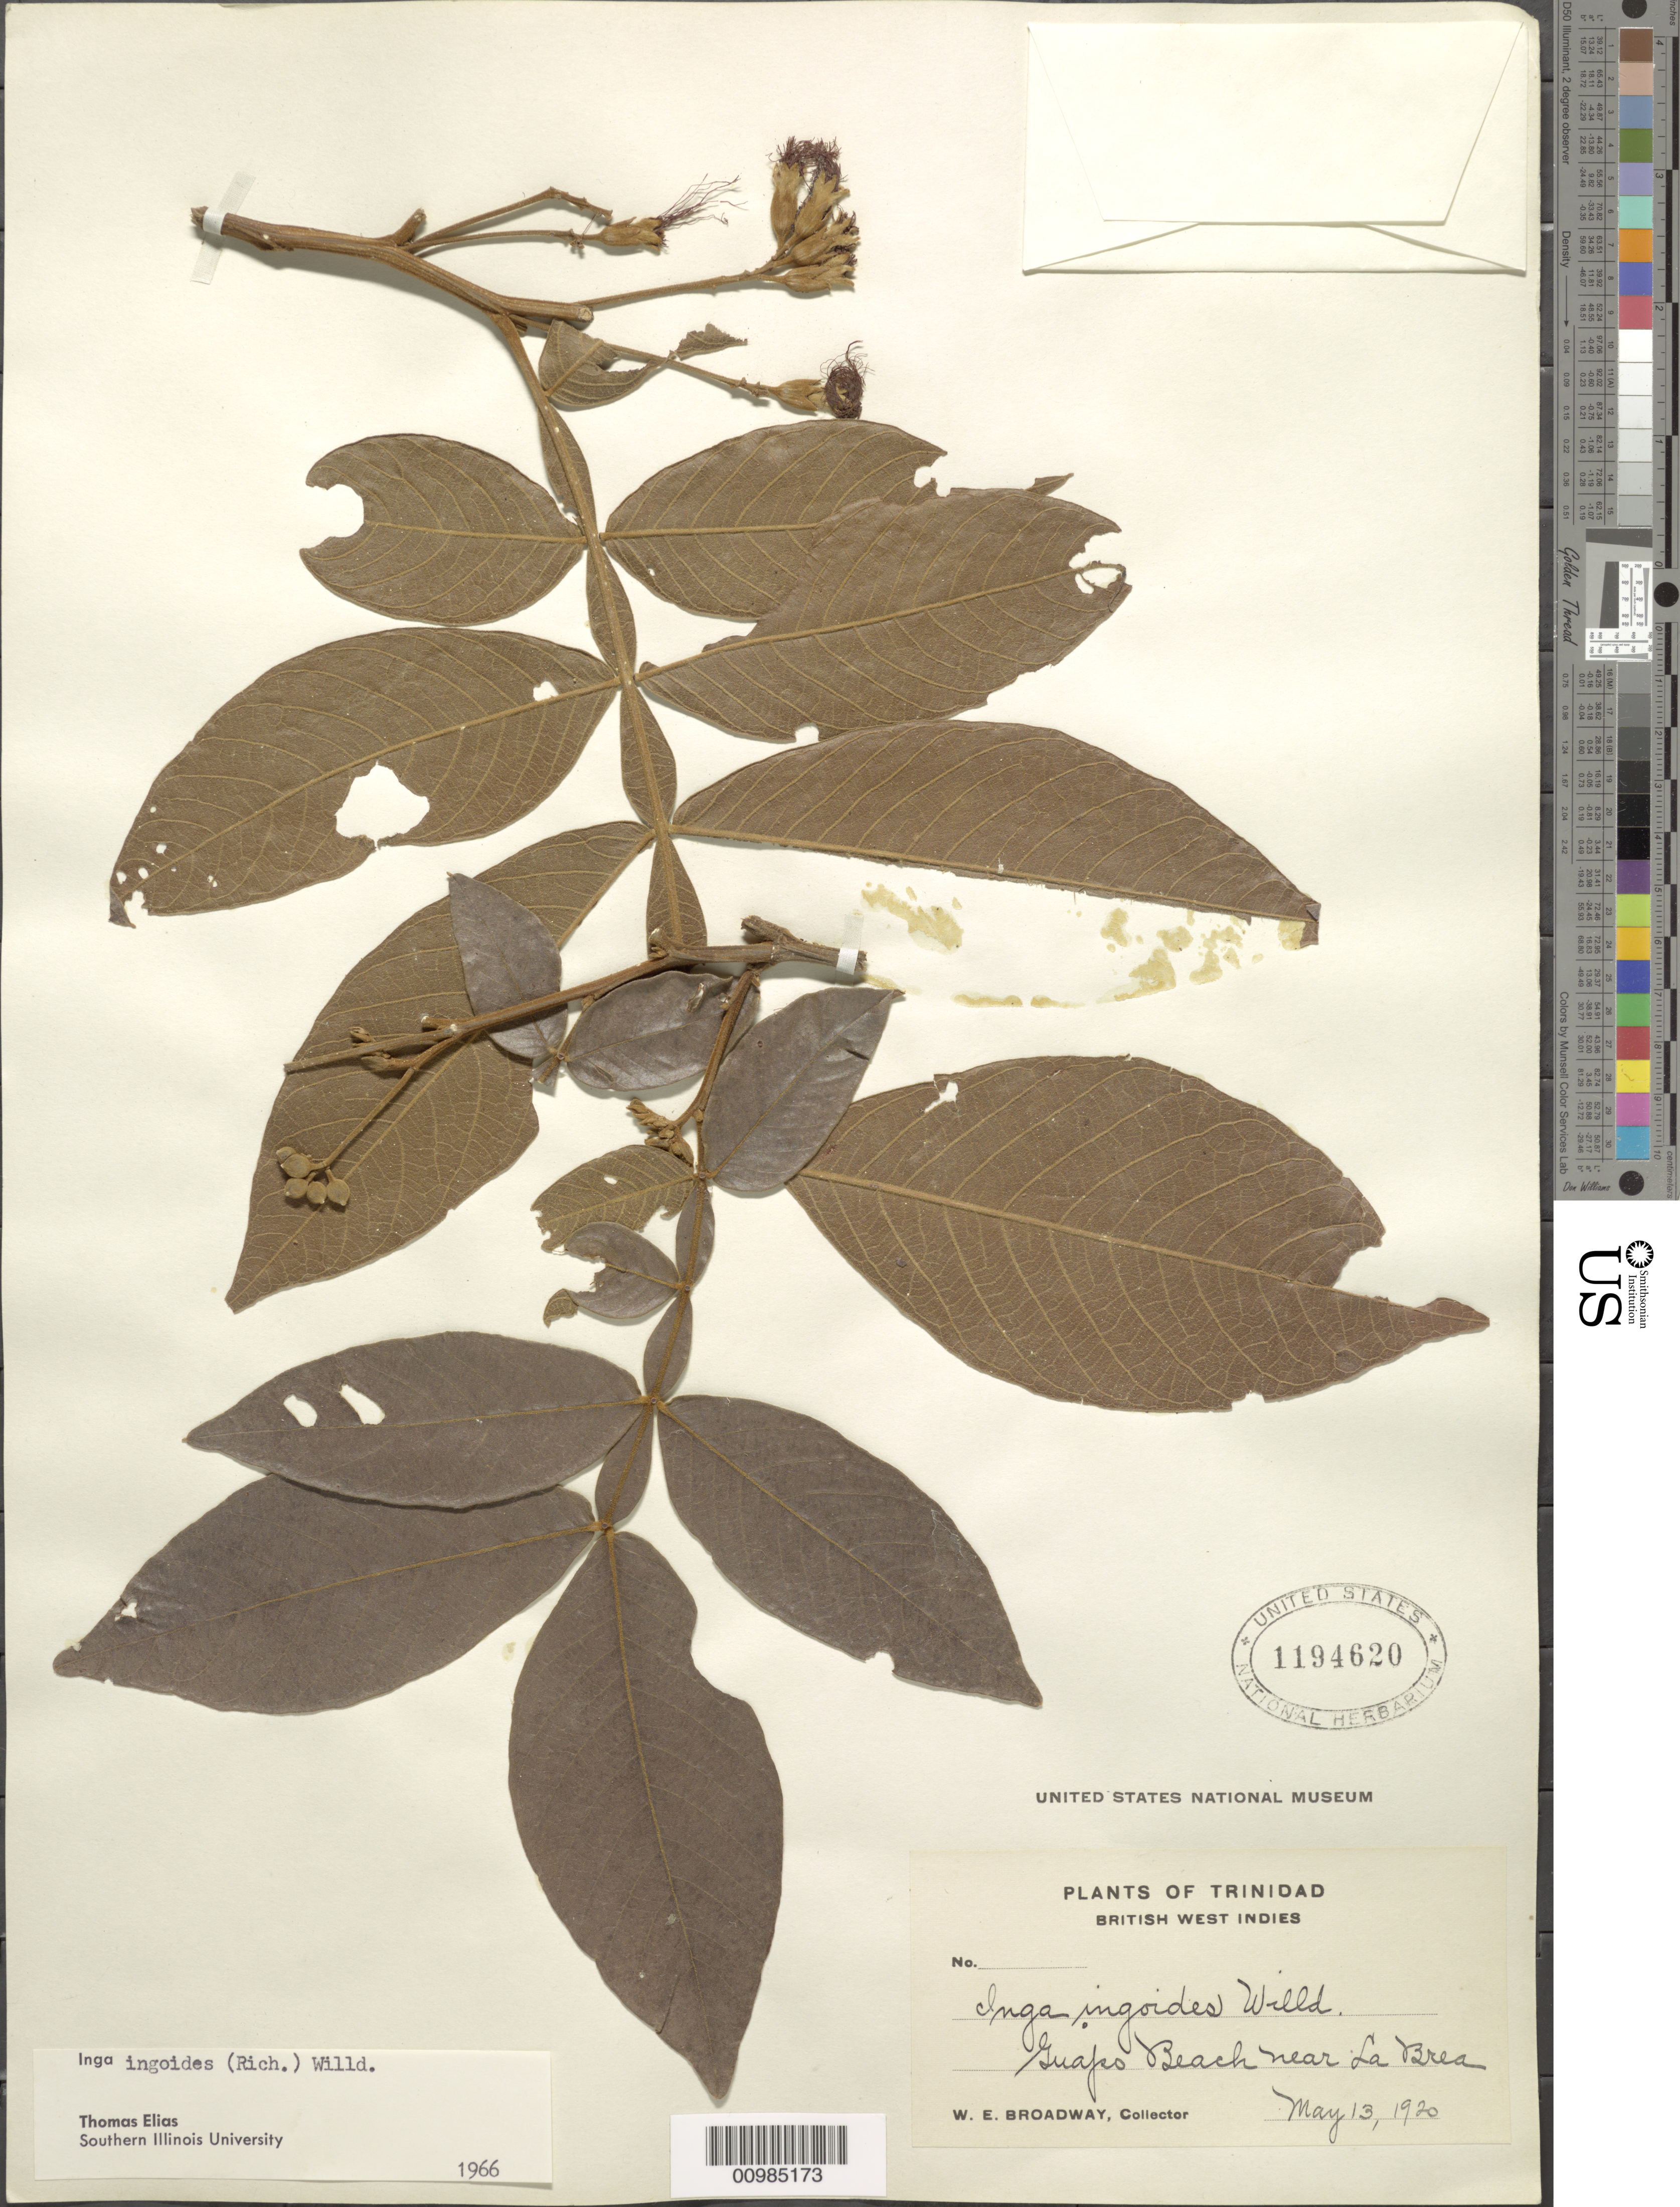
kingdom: Plantae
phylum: Tracheophyta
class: Magnoliopsida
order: Fabales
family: Fabaceae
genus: Inga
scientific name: Inga ingoides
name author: (Rich.) Willd.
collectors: W. E. Broadway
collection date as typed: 13 May 1920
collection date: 1920-05-13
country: Trinidad and Tobago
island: Trinidad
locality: Guapo Beach near La Brea.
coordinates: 0 N, 0 E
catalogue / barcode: US 1194620